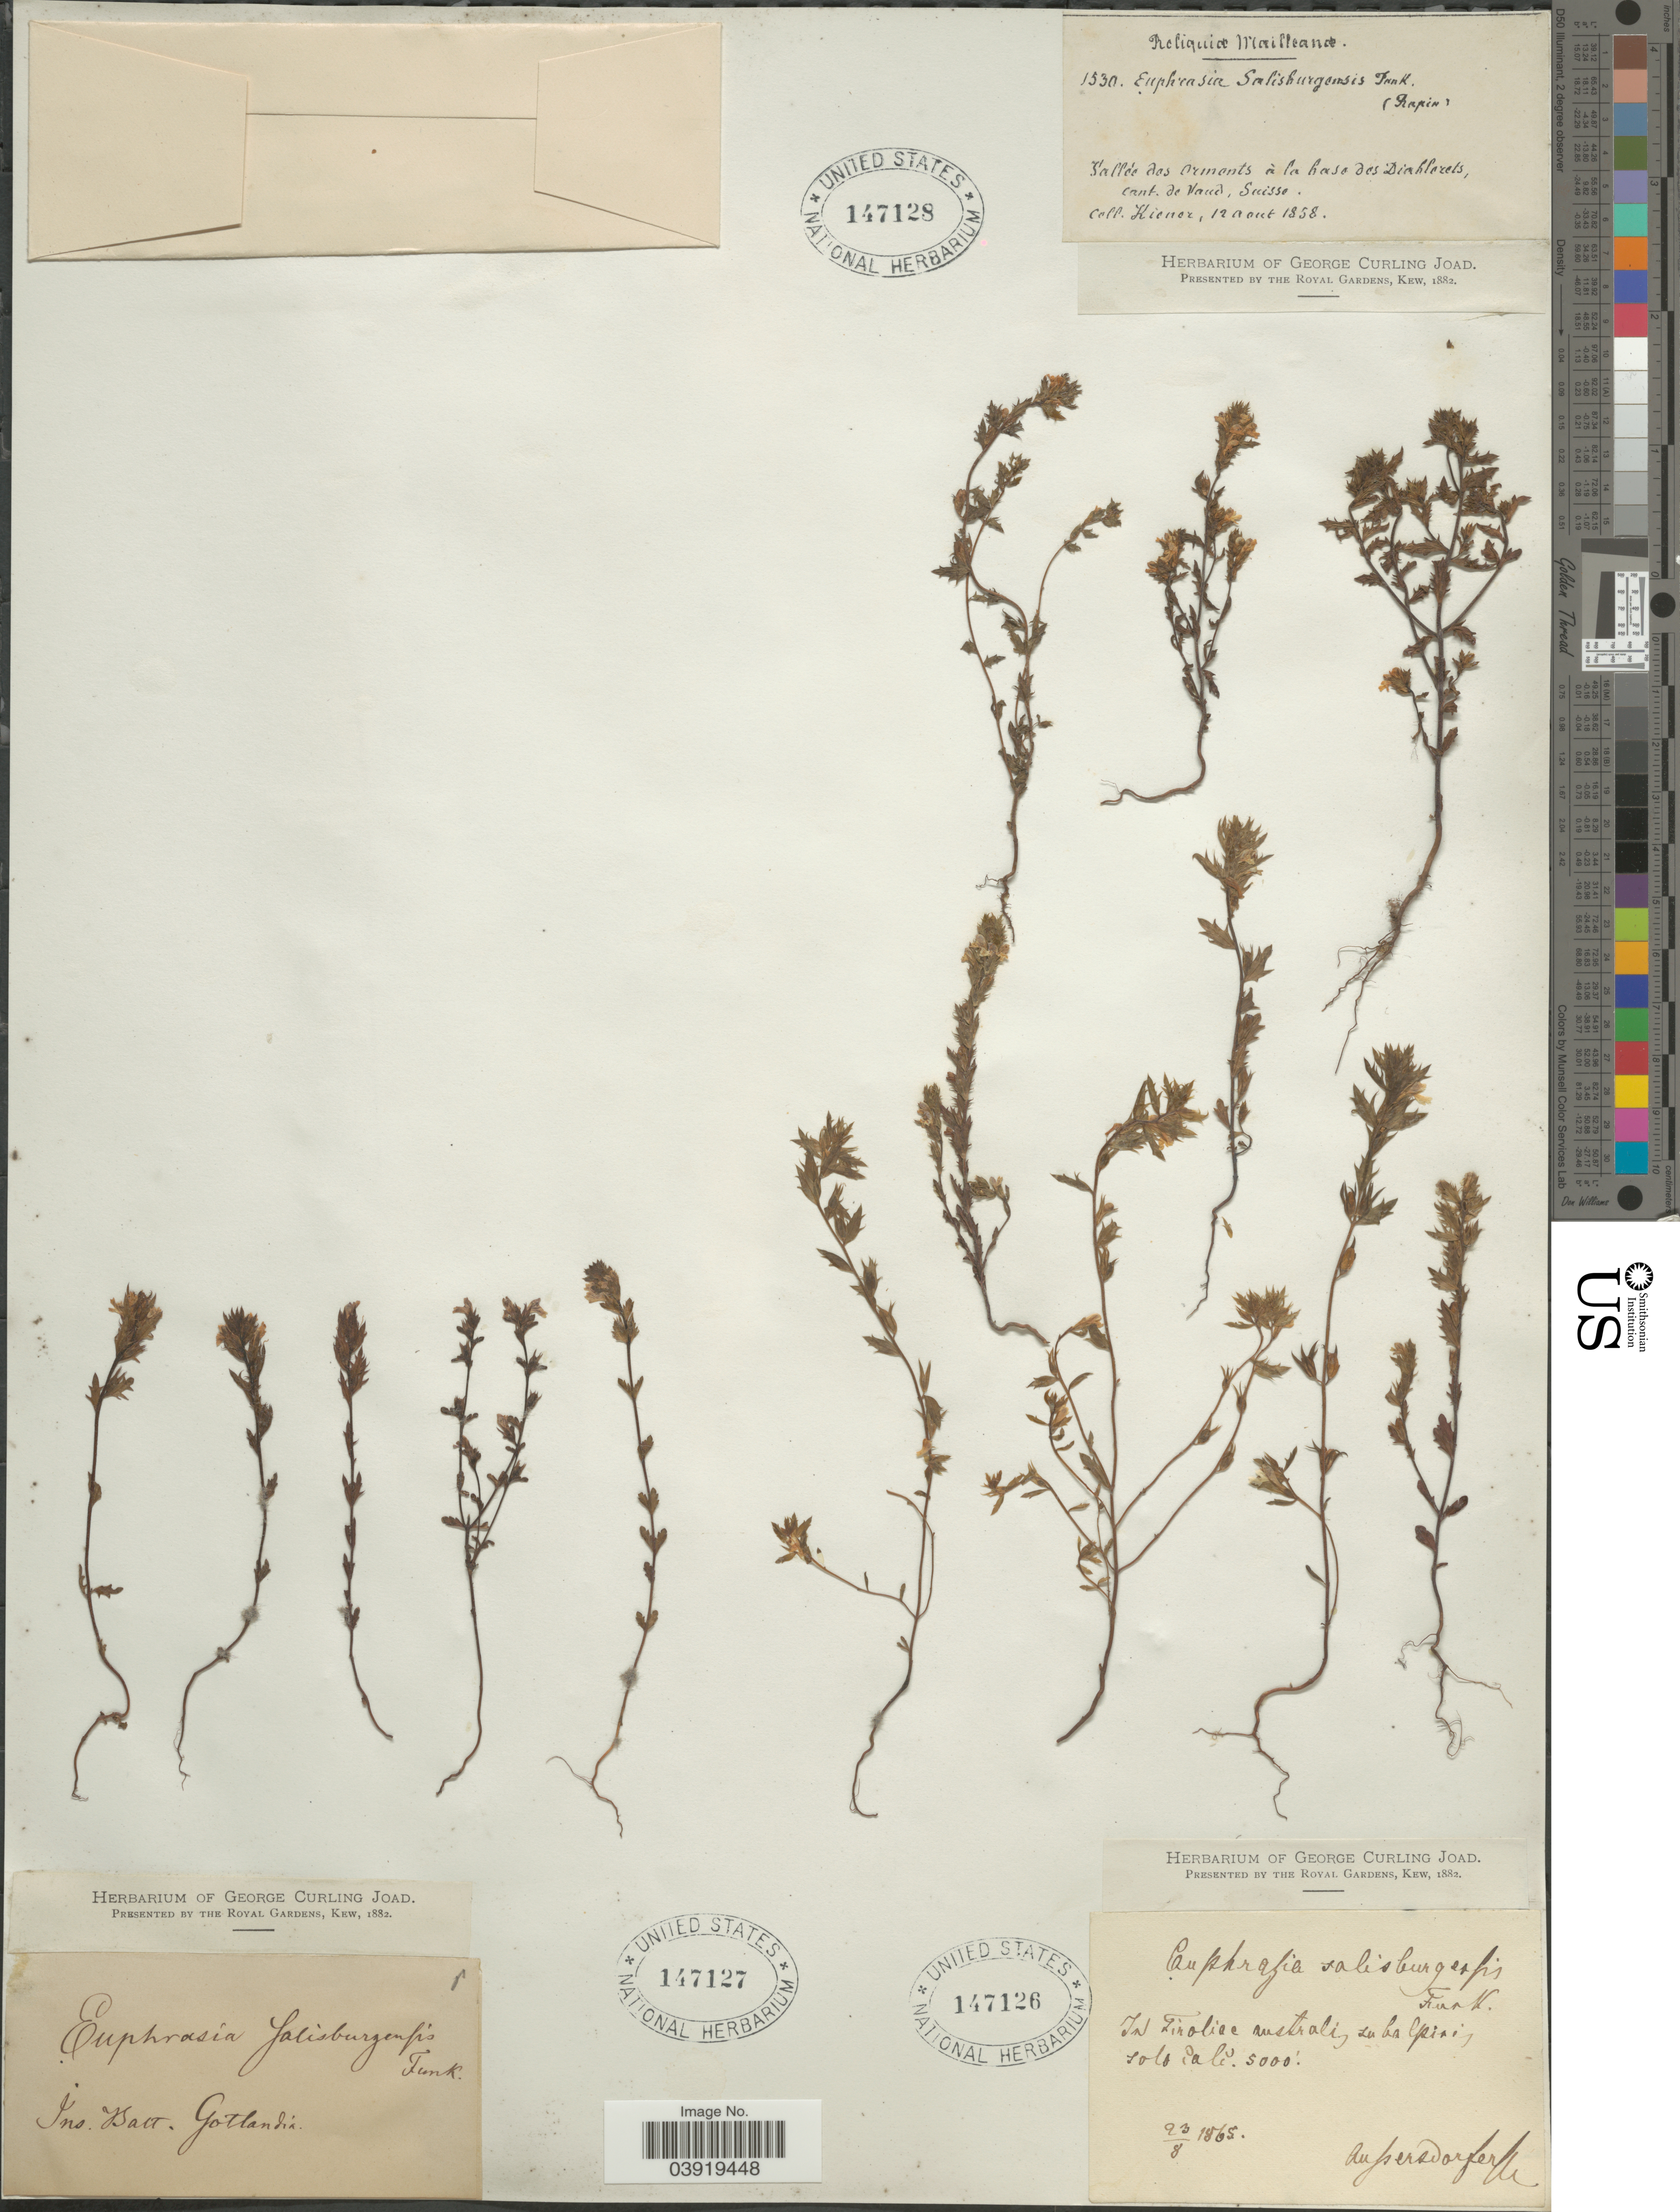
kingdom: Plantae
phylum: Tracheophyta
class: Magnoliopsida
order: Lamiales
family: Orobanchaceae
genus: Euphrasia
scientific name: Euphrasia salisburgensis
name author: Funck ex Hoppe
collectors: ex herb. George Curling Joad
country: Sweden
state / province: Gotland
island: Gotland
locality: Ins. Balt. Gotlandia.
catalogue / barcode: US 147127